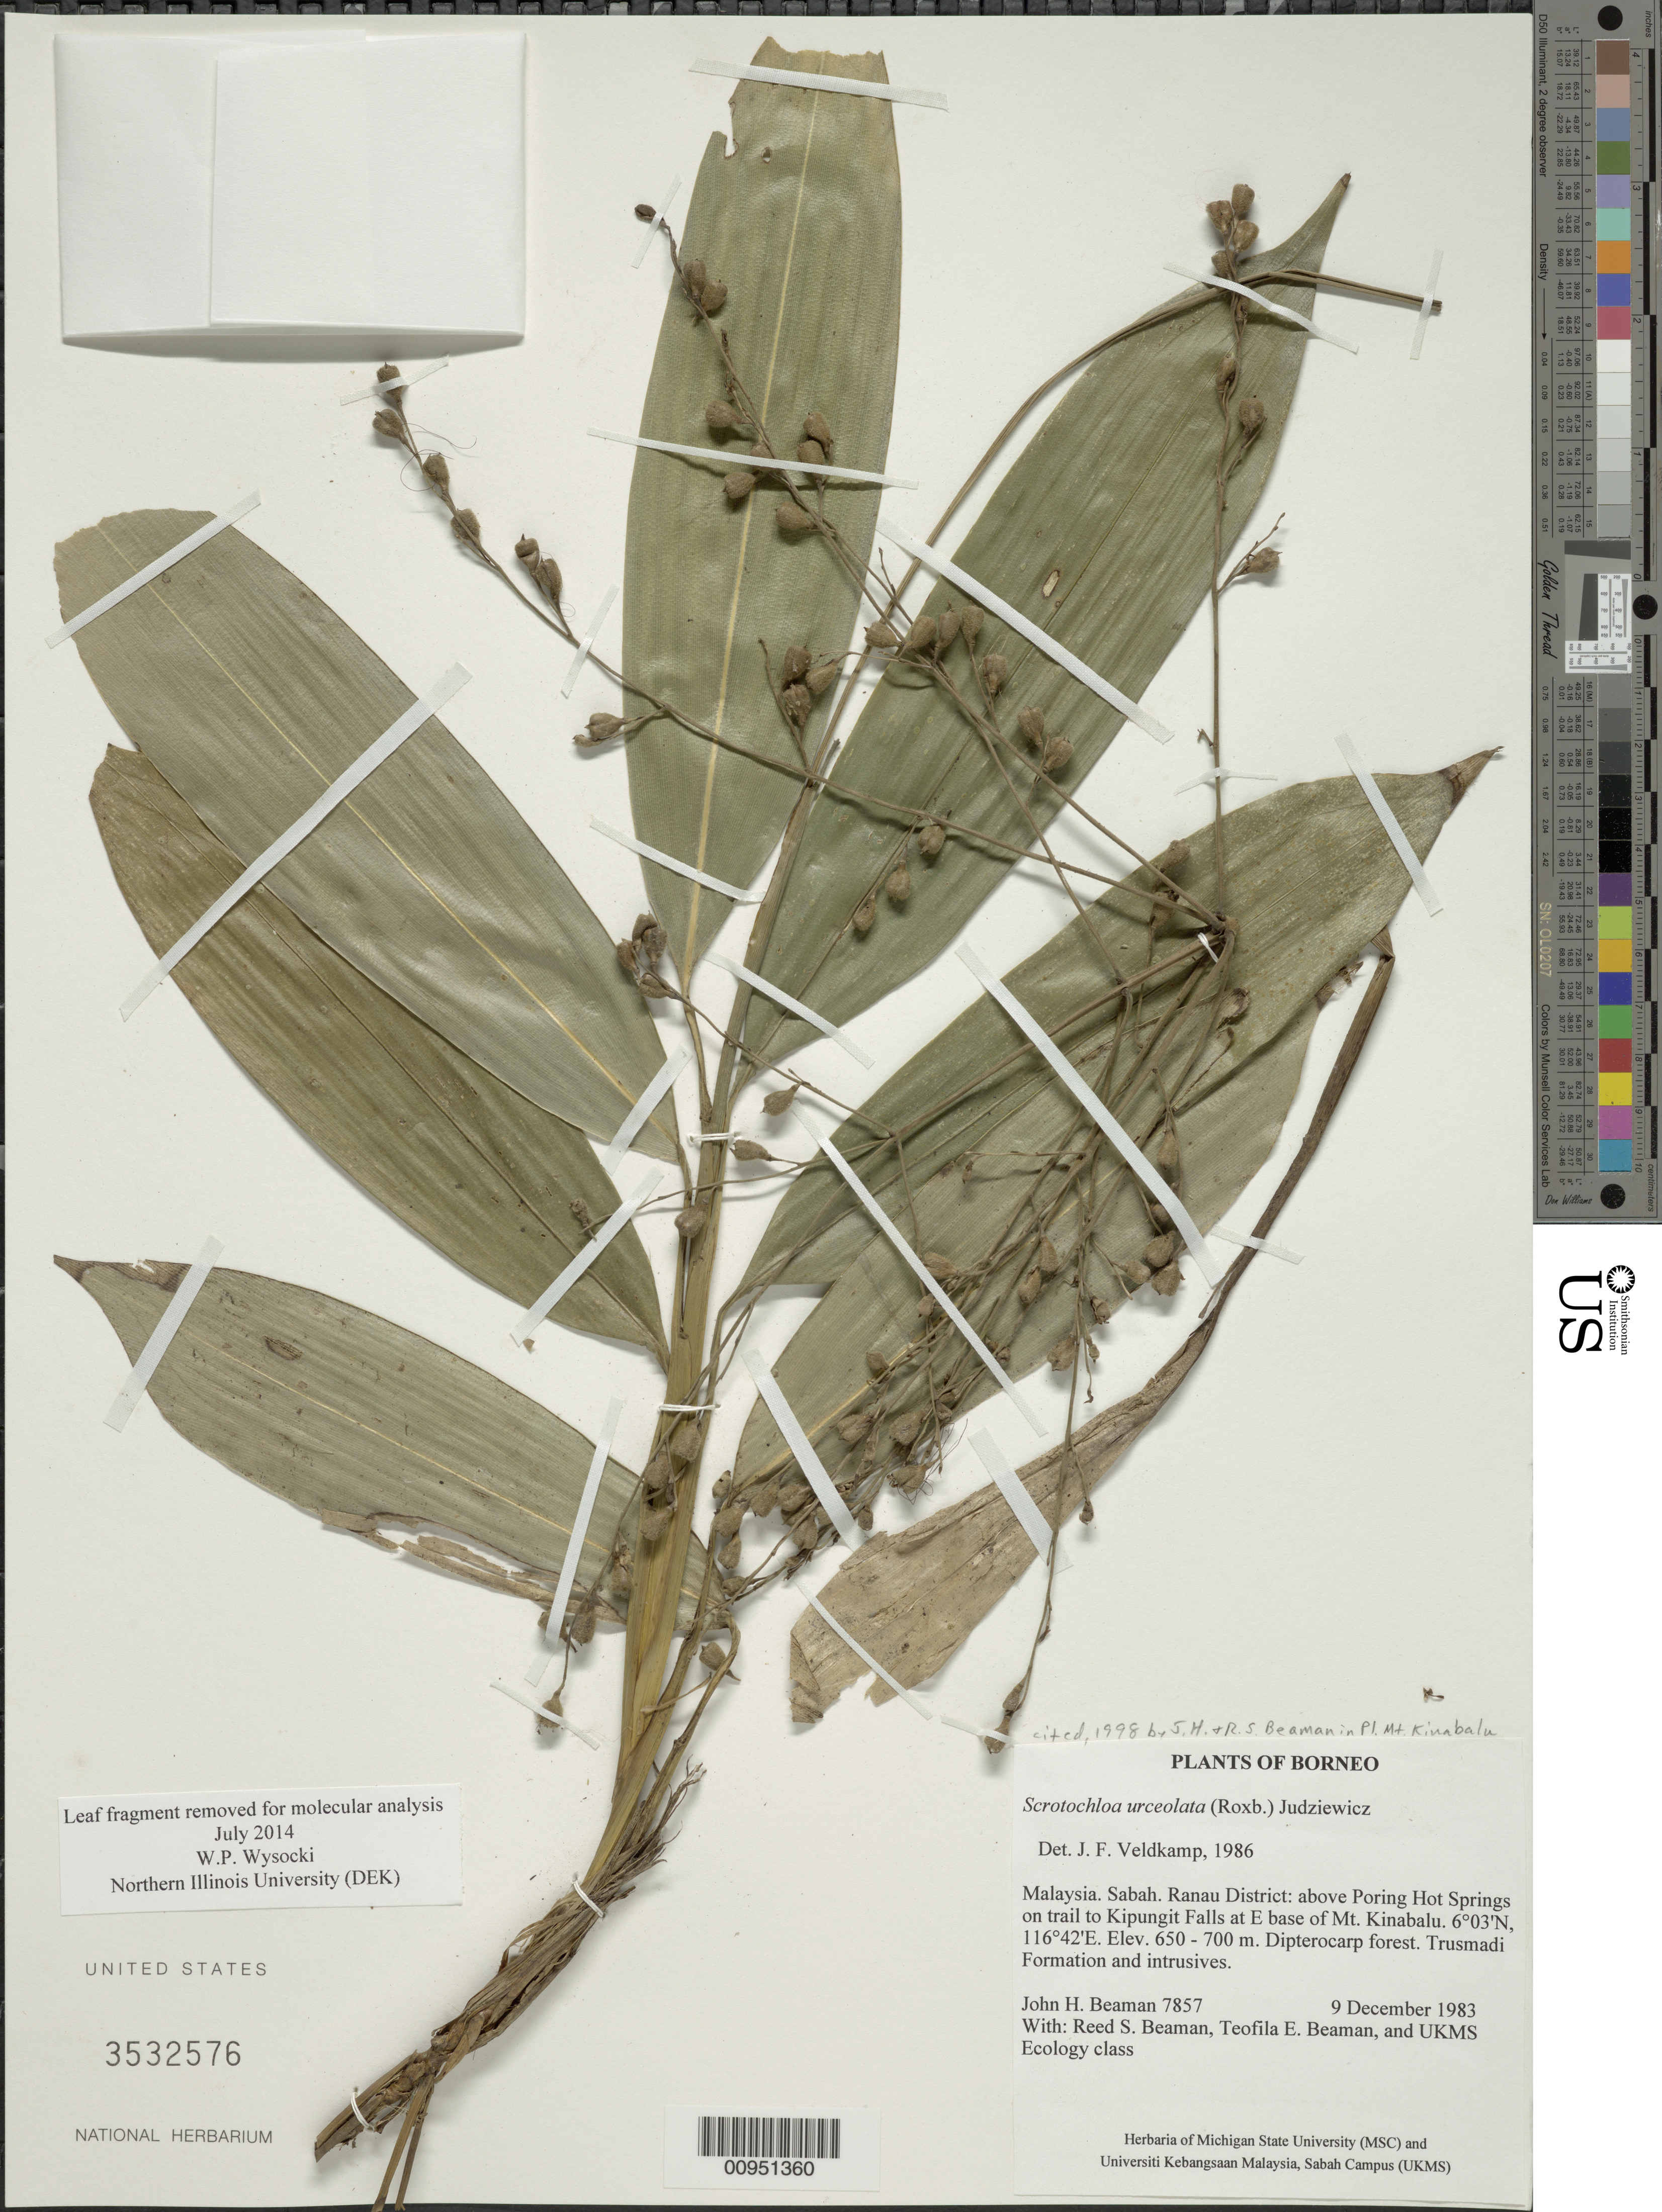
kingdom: Plantae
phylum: Tracheophyta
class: Liliopsida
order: Poales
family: Poaceae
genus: Scrotochloa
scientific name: Scrotochloa urceolata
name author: (Roxb.) Judz.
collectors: J. H. Beaman, R. S. Beaman, T. E. Beaman & UKMS Ecology Class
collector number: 7857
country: Malaysia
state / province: Sabah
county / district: Ranau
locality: Above Poring Hot Spring on trail to Kipungit Falls at E Base of Mt. Kinabalu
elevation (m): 650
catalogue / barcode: US 3532576